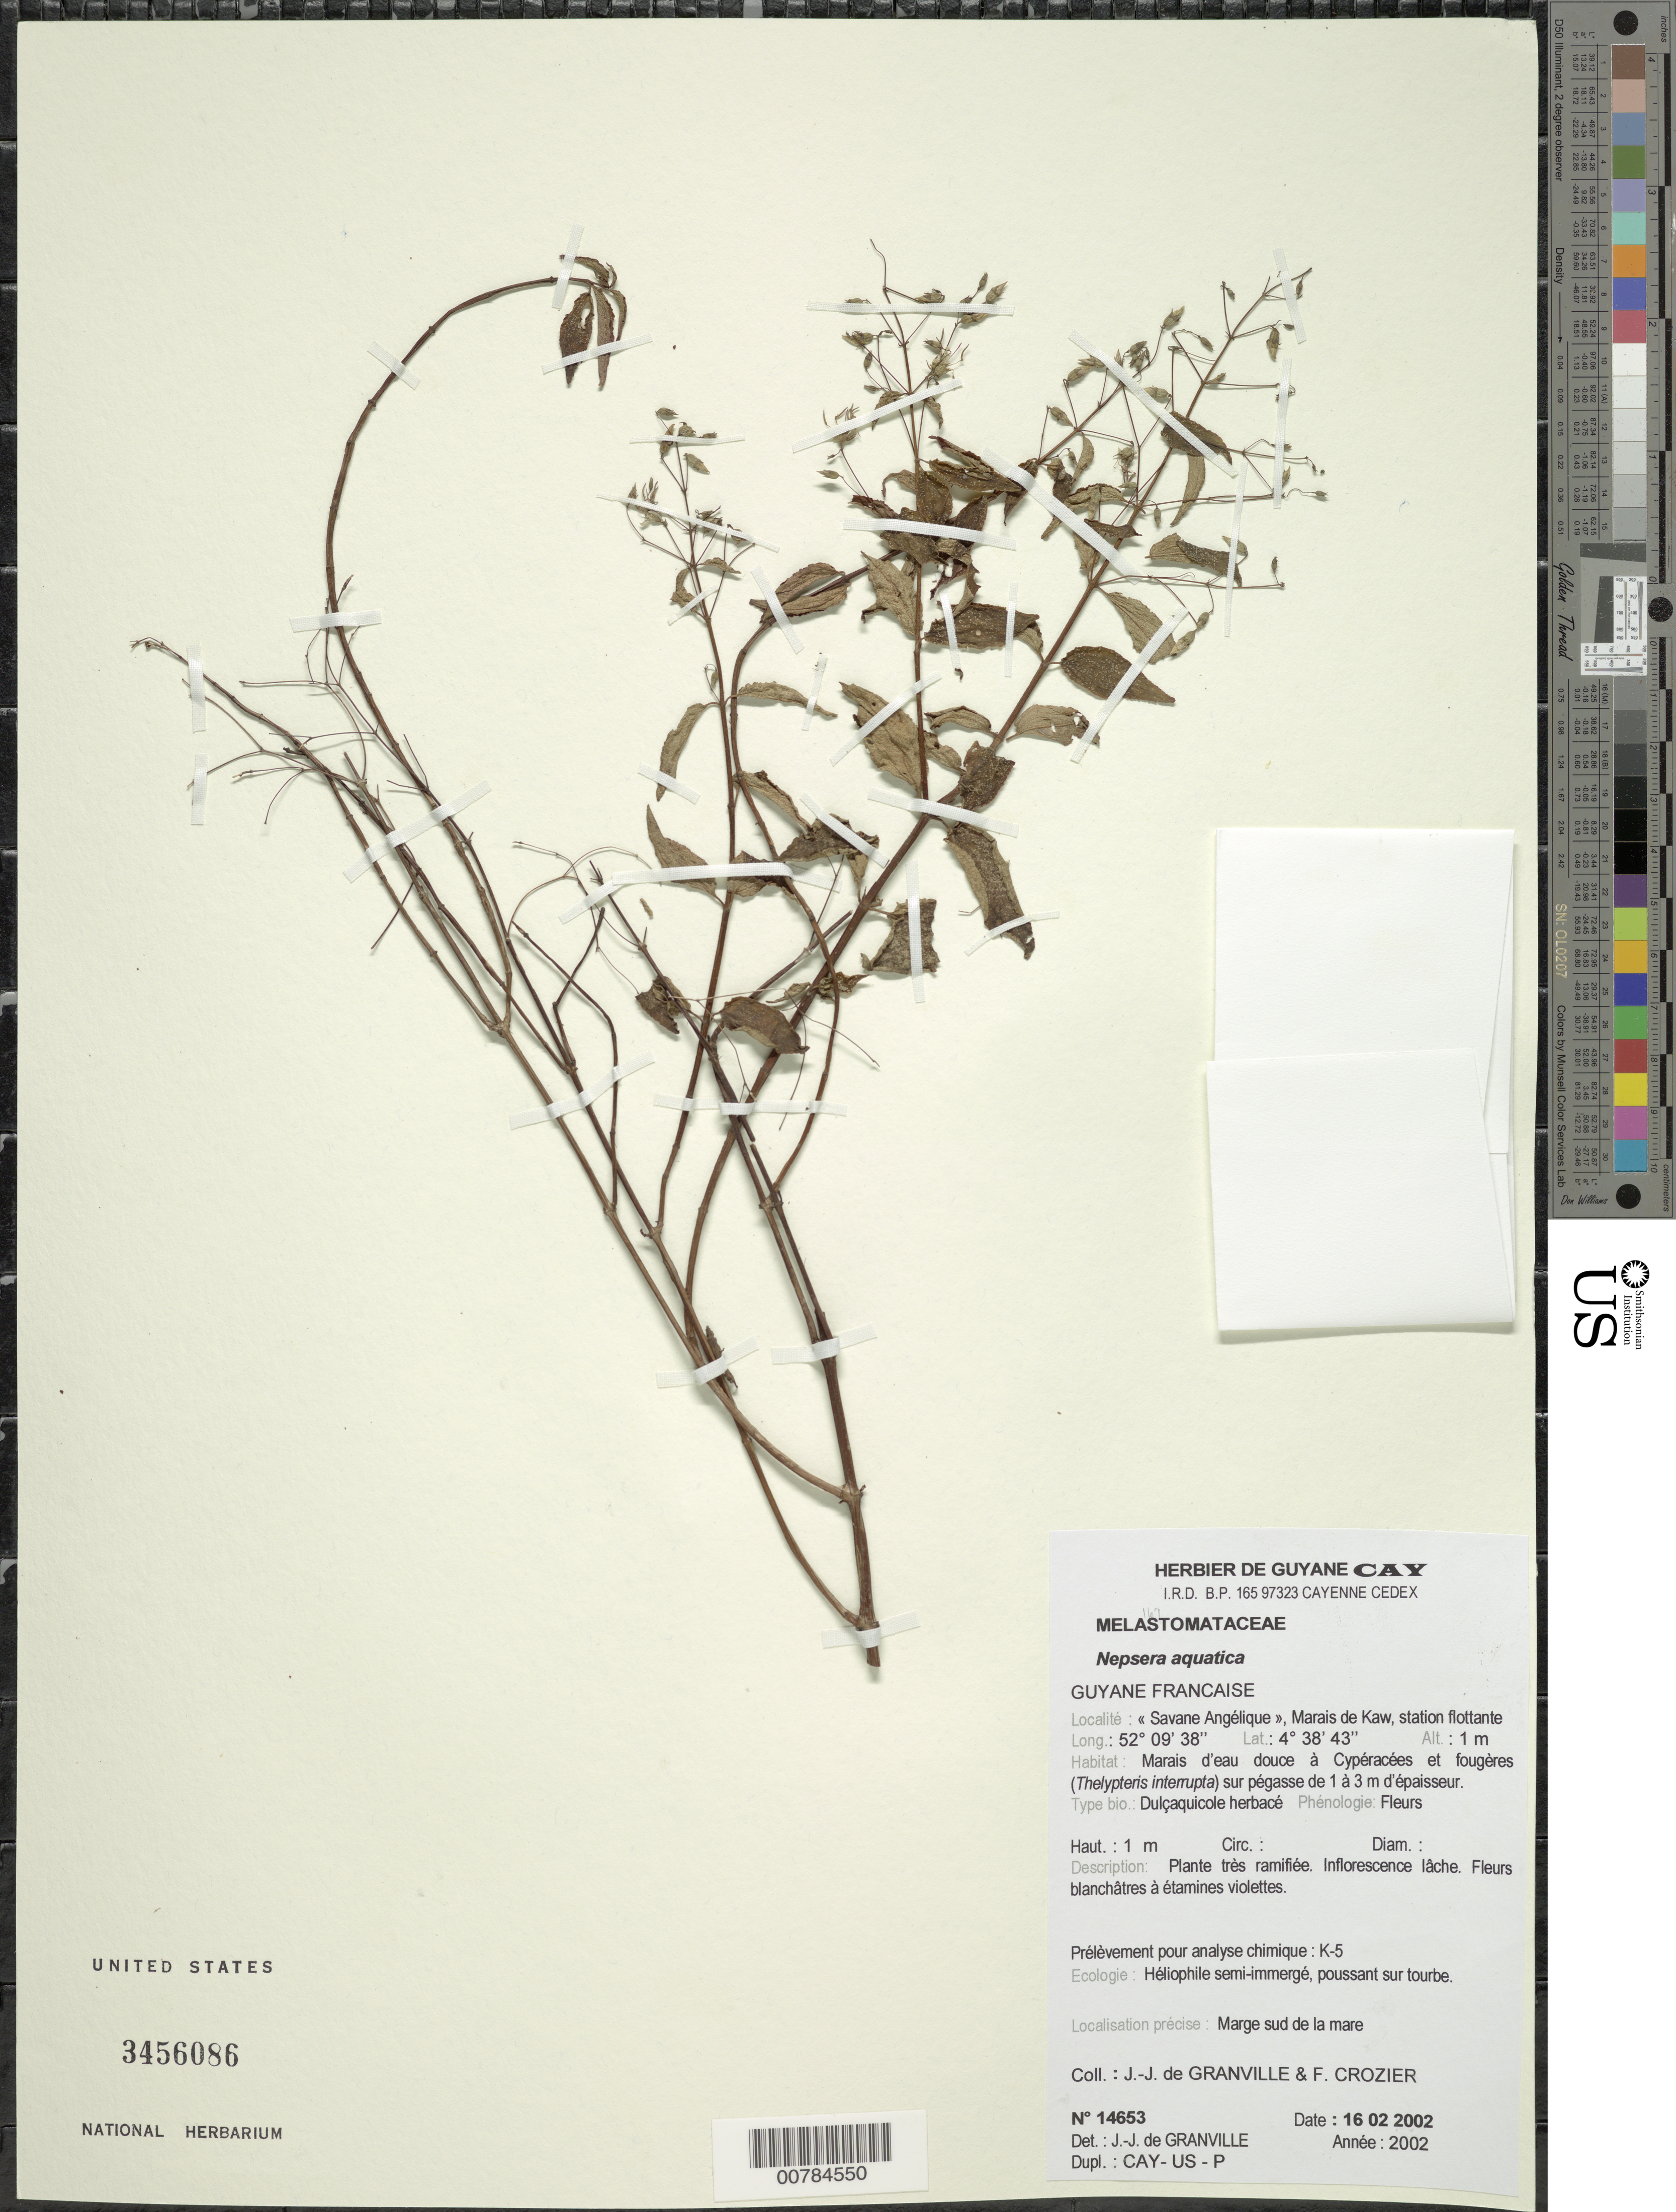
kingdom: Plantae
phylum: Tracheophyta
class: Magnoliopsida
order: Myrtales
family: Melastomataceae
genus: Nepsera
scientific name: Nepsera aquatica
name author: (Aubl.) Naudin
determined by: Granville, J. J. de, (CAY), Institut de Recherche pour le Developpement (IRD) (FRENCH GUIANA)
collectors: J.-J. de Granville & F. Crozier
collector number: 14653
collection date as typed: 16-Feb-02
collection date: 2002-02-16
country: French Guiana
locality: Savane Angélique, Marais de Kaw, station flottante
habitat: Marge sud de la mare; Marais d'eau douce a Cyperacees et fougeres (Thelypteris interrupta) sur pegasse de 1 a 3m d'epaisseur.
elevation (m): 1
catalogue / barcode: US 3456086